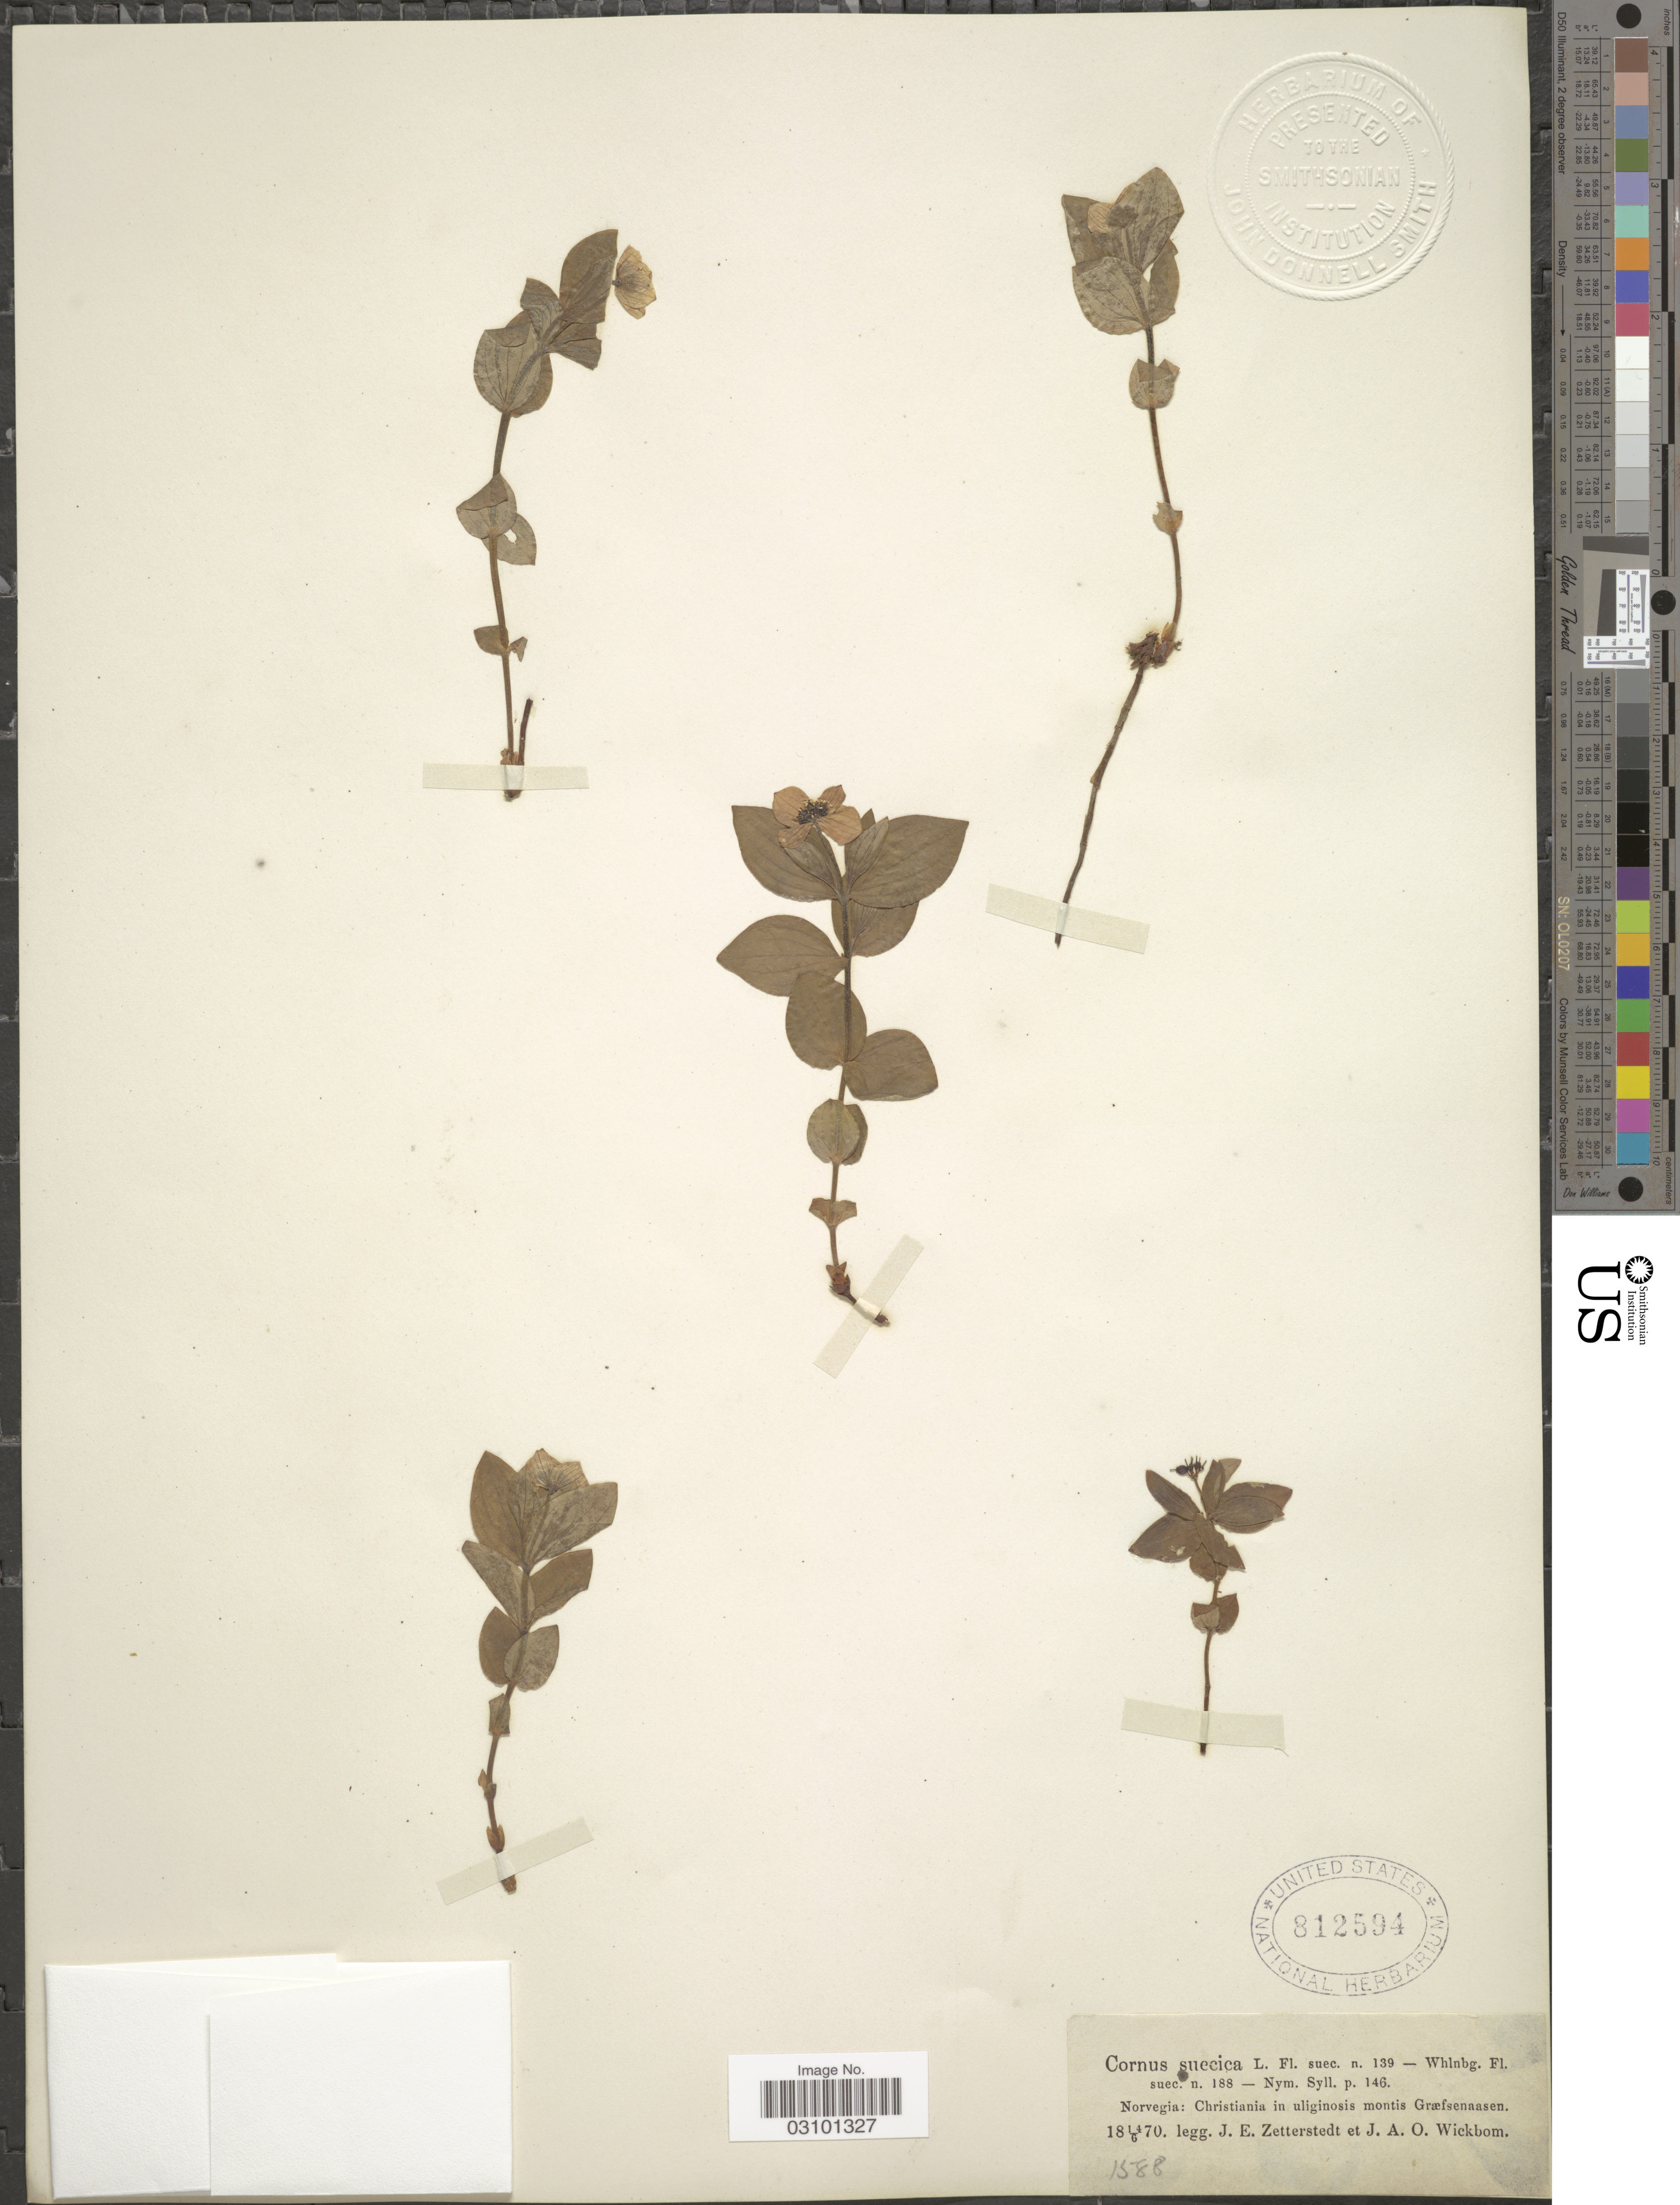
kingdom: Plantae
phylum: Tracheophyta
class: Magnoliopsida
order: Cornales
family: Cornaceae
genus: Cornus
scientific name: Cornus suecica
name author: L.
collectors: J.E. Zetterstedt & J. Wickbom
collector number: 1588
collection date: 1870-06-14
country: Norway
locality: Christiania in uliginosis montis Græfsenaasen.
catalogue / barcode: US 812594